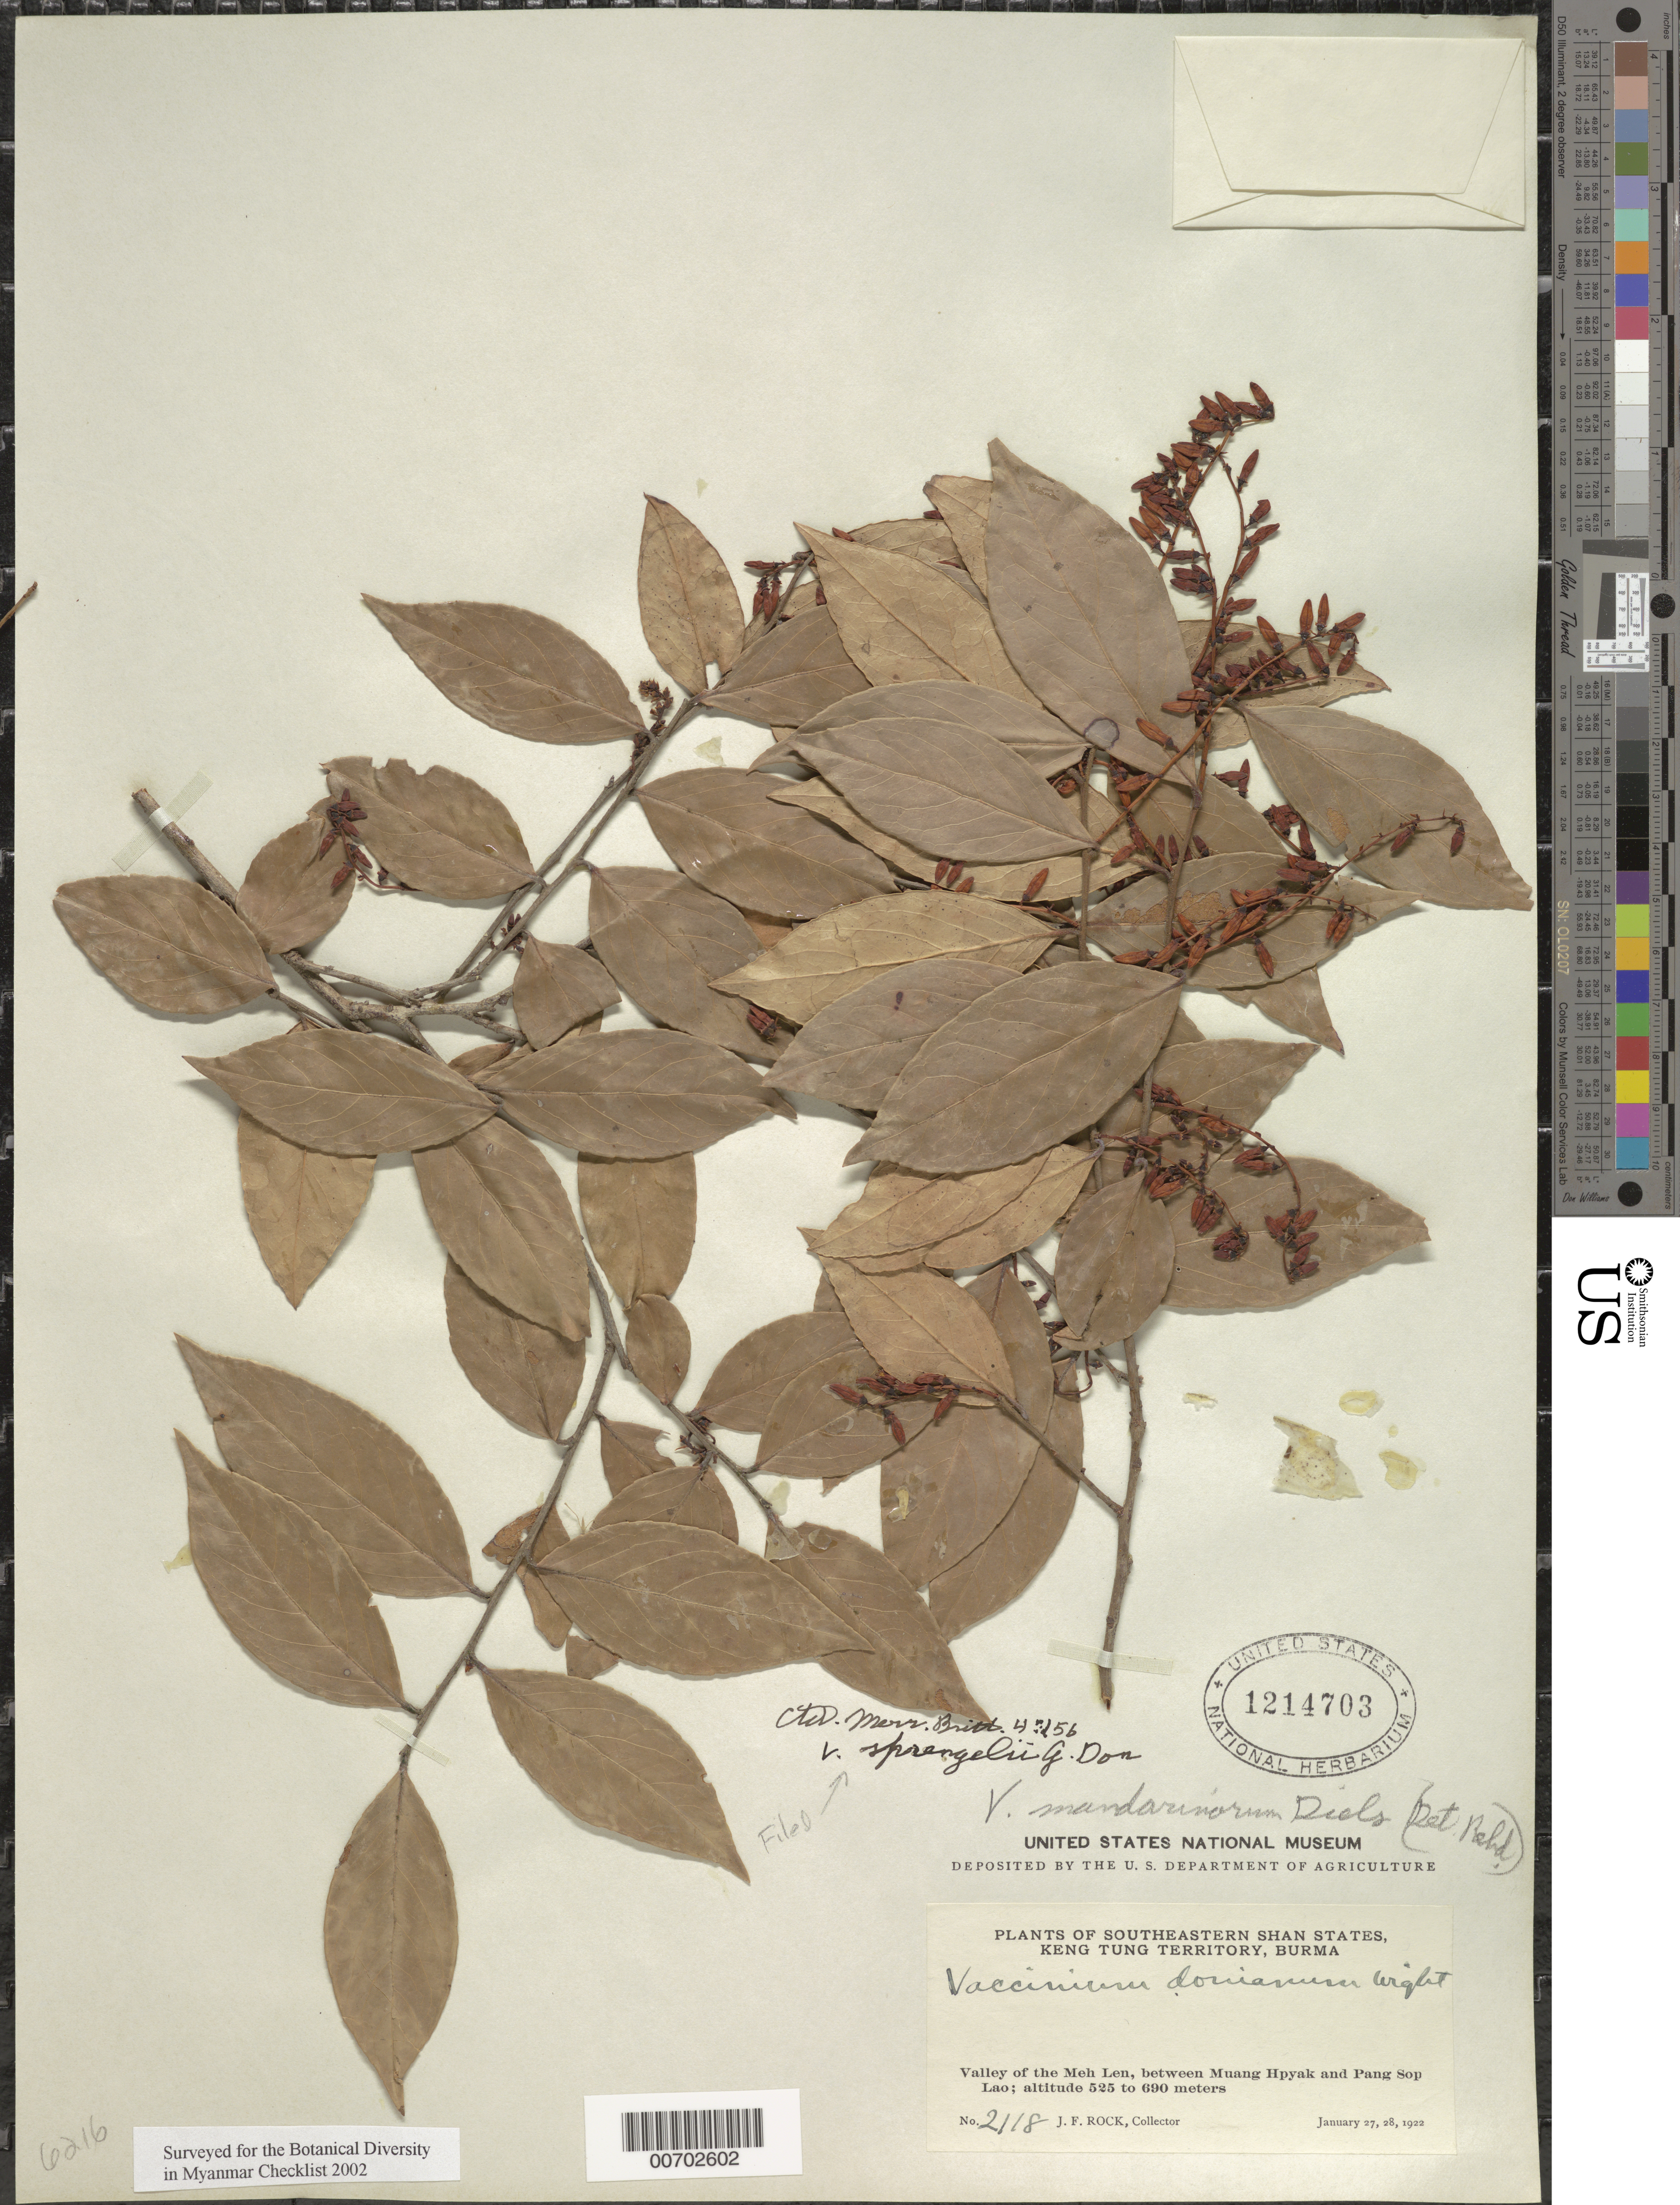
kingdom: Plantae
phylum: Tracheophyta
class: Magnoliopsida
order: Ericales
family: Ericaceae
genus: Vaccinium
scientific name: Vaccinium sprengelii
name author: (G. Don) Sleumer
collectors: J. F. Rock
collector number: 2118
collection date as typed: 27 Jan 1922 to 28 Jan 1922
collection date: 1922-01-27/1922-01-28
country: Myanmar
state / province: Shan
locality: Southeastern Shan States, Keng Tung Terr., Meh Len valley, betw. Muang Hpyak & Pang Sop Lao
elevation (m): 525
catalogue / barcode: US 1214703